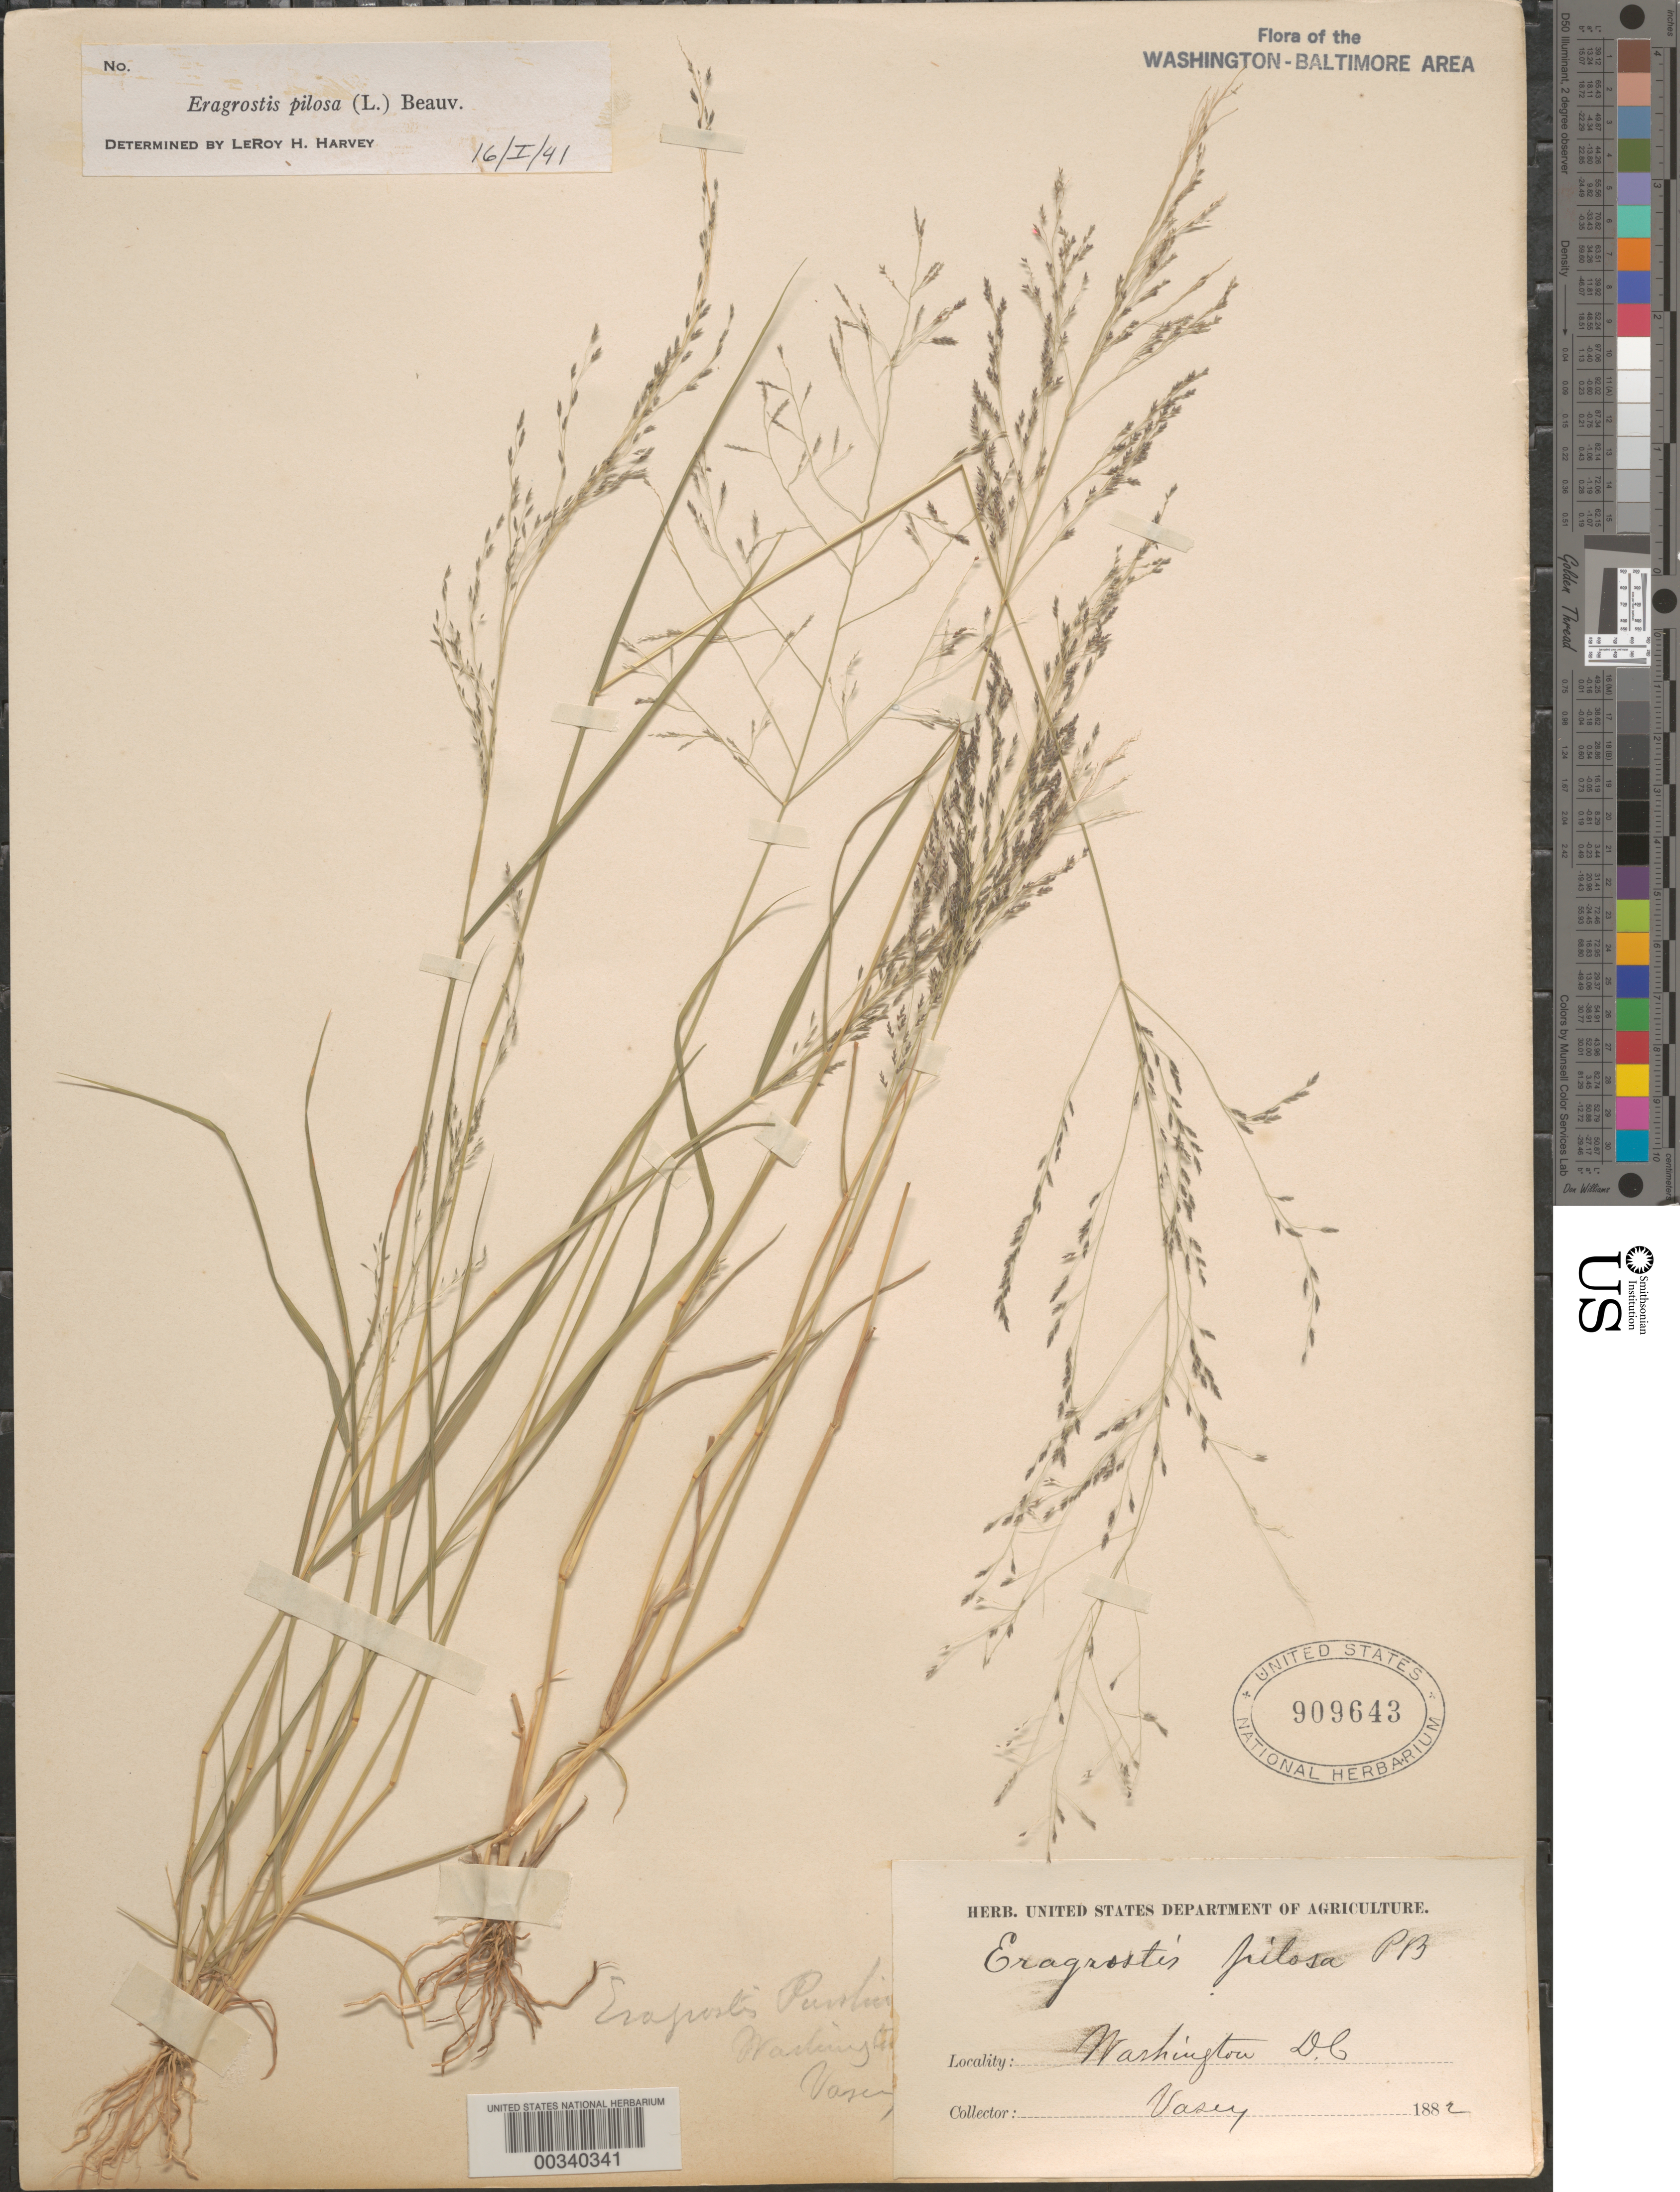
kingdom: Plantae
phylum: Tracheophyta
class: Liliopsida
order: Poales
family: Poaceae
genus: Eragrostis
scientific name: Eragrostis pilosa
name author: (L.) P. Beauv.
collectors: Vasey, --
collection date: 1882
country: United States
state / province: District of Columbia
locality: Washington D.C. The Washington-Baltimore Area.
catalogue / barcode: US 909643